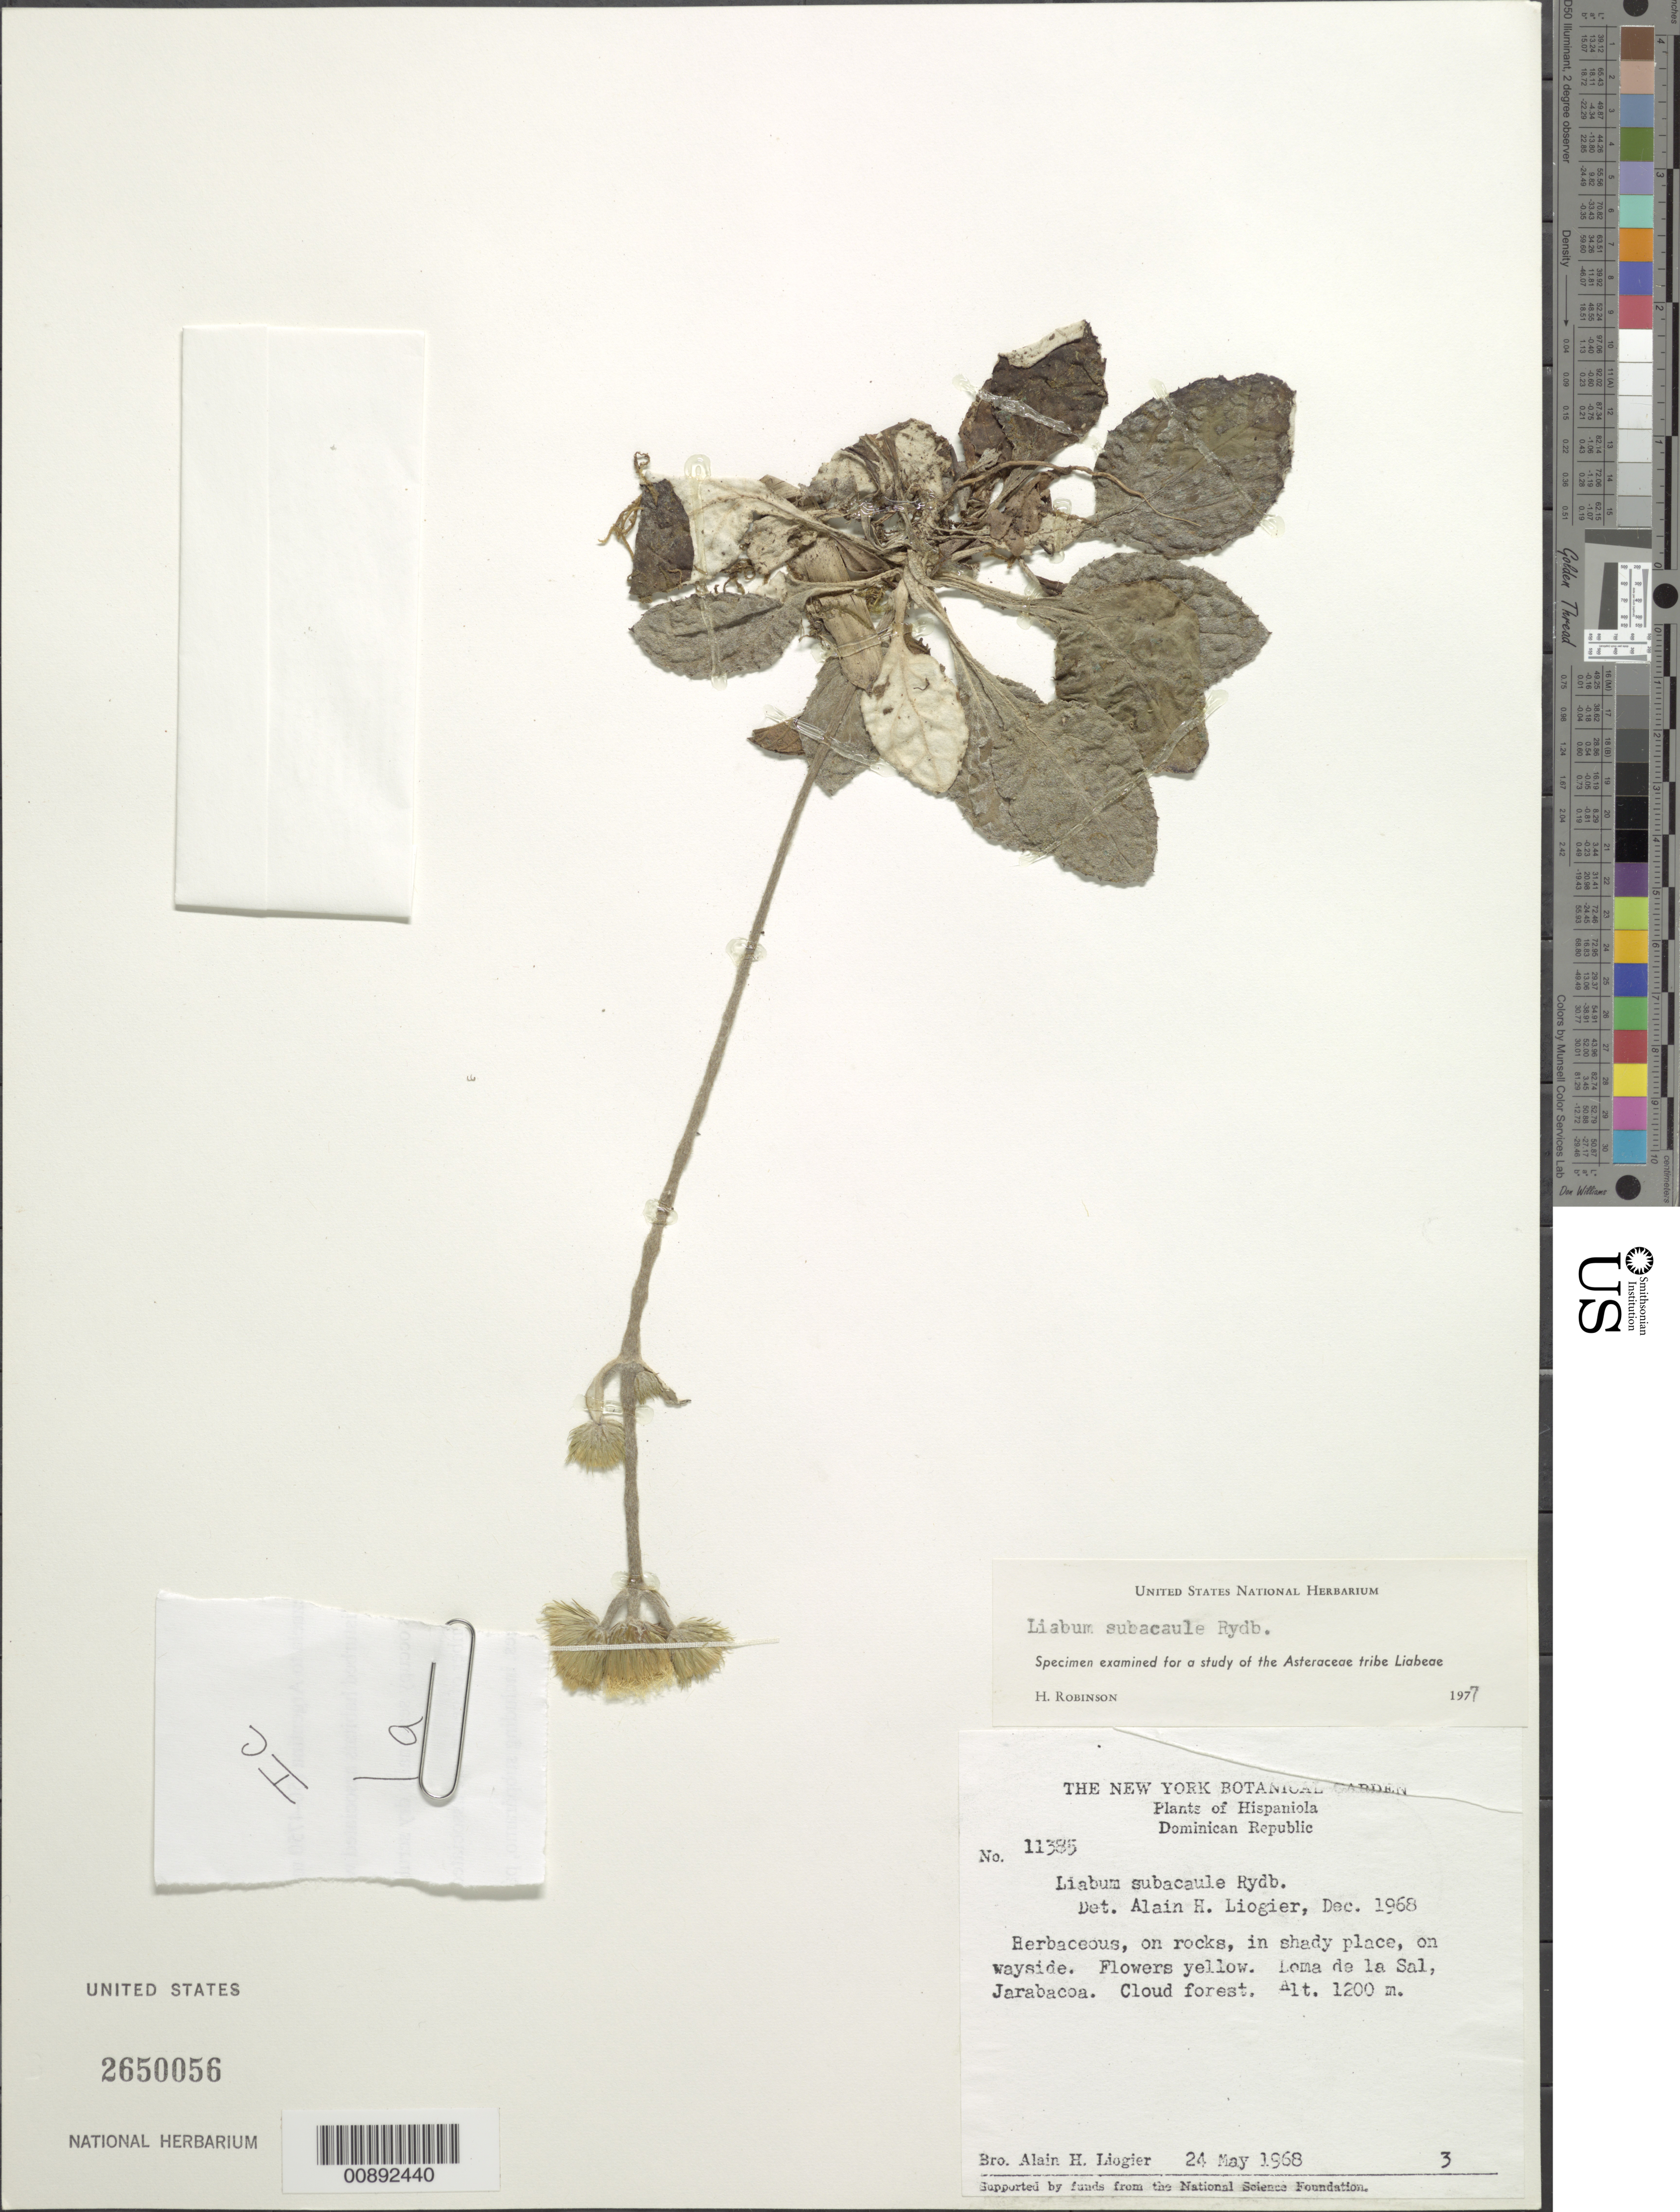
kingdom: Plantae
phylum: Tracheophyta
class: Magnoliopsida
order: Asterales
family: Asteraceae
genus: Liabum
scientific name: Liabum subacaule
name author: Rydb.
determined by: Robinson, Harold E., (US)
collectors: A. H. Liogier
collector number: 11385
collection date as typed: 24 May 1968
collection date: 1968-05-24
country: Dominican Republic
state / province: La Vega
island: Hispaniola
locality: Loma de la Sal, Jarabacoa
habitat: On rocks, in shady places, on wayside; cloud forest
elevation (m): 1200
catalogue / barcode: US 2650056